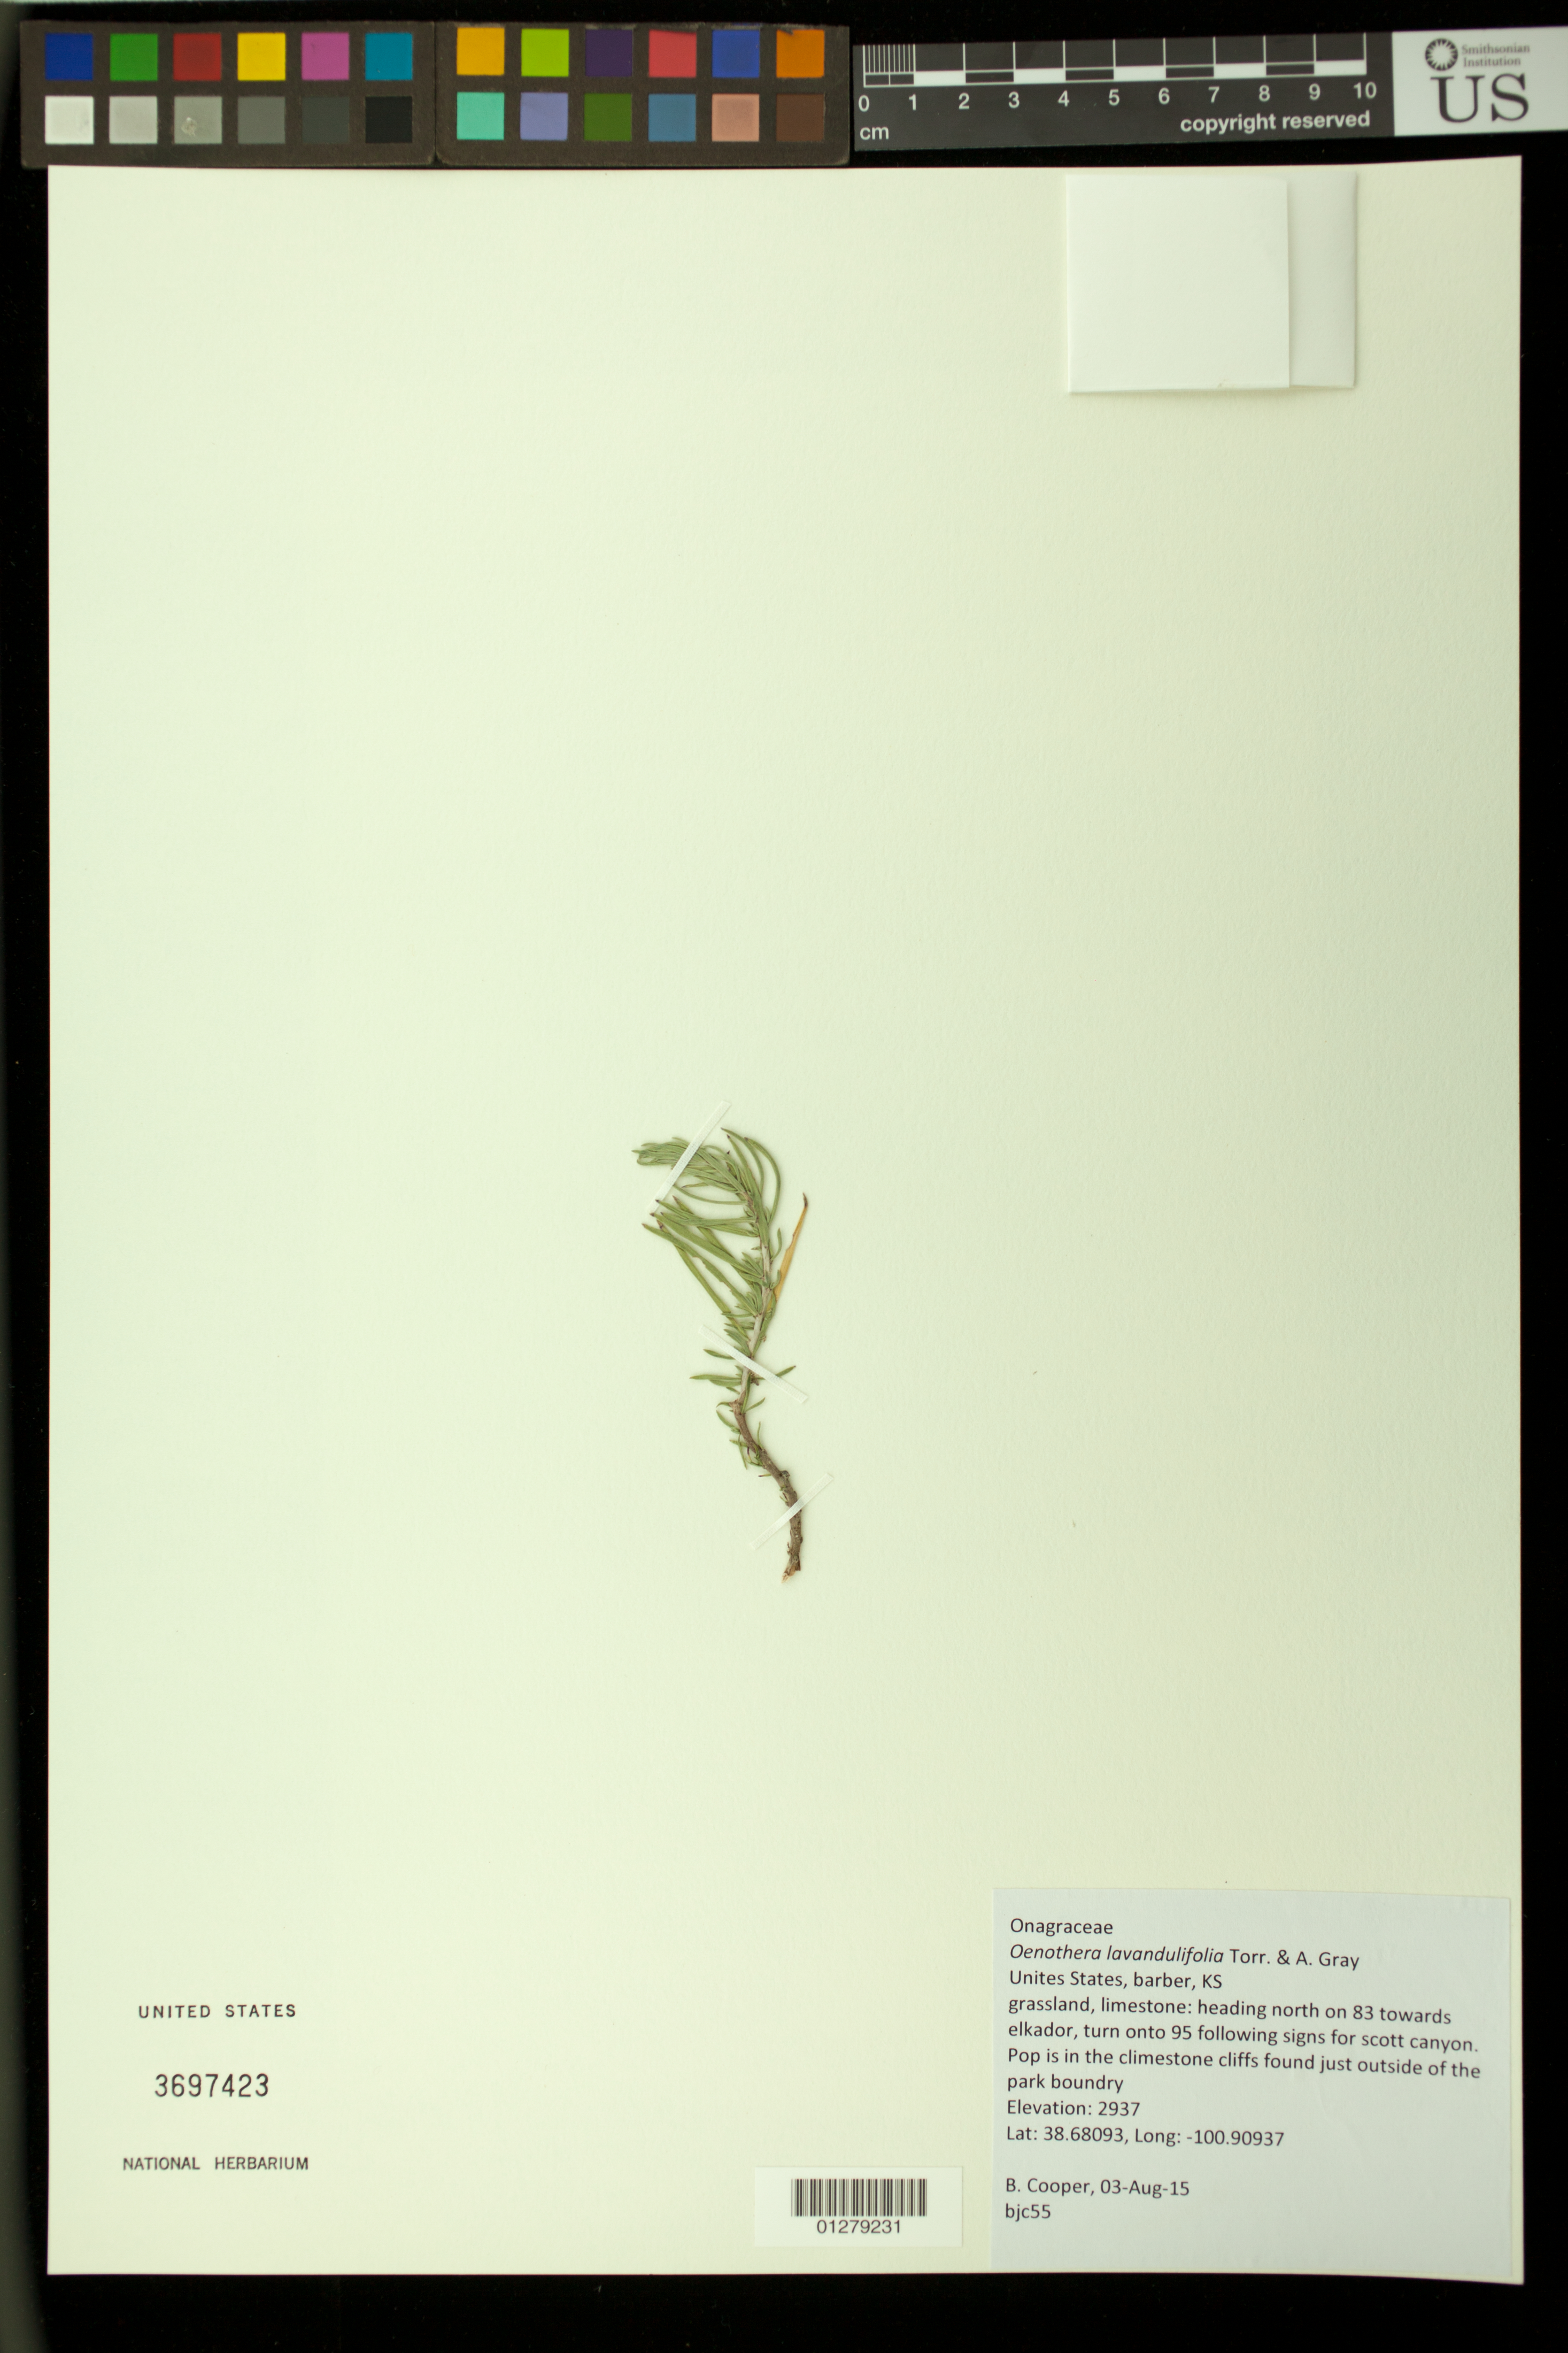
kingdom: Plantae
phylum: Tracheophyta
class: Magnoliopsida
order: Myrtales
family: Onagraceae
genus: Oenothera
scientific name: Oenothera lavandulifolia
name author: Torr. & A. Gray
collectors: B. J. Cooper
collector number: BJC 55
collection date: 2015-08-03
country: United States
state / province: Kansas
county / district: Barber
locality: Heading north on 83 towards Elkador, turn onto 95 following signs for Scott Canyon. In limestone cliffs found just outside of park boundary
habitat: Grassland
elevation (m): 2937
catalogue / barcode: US 3697423